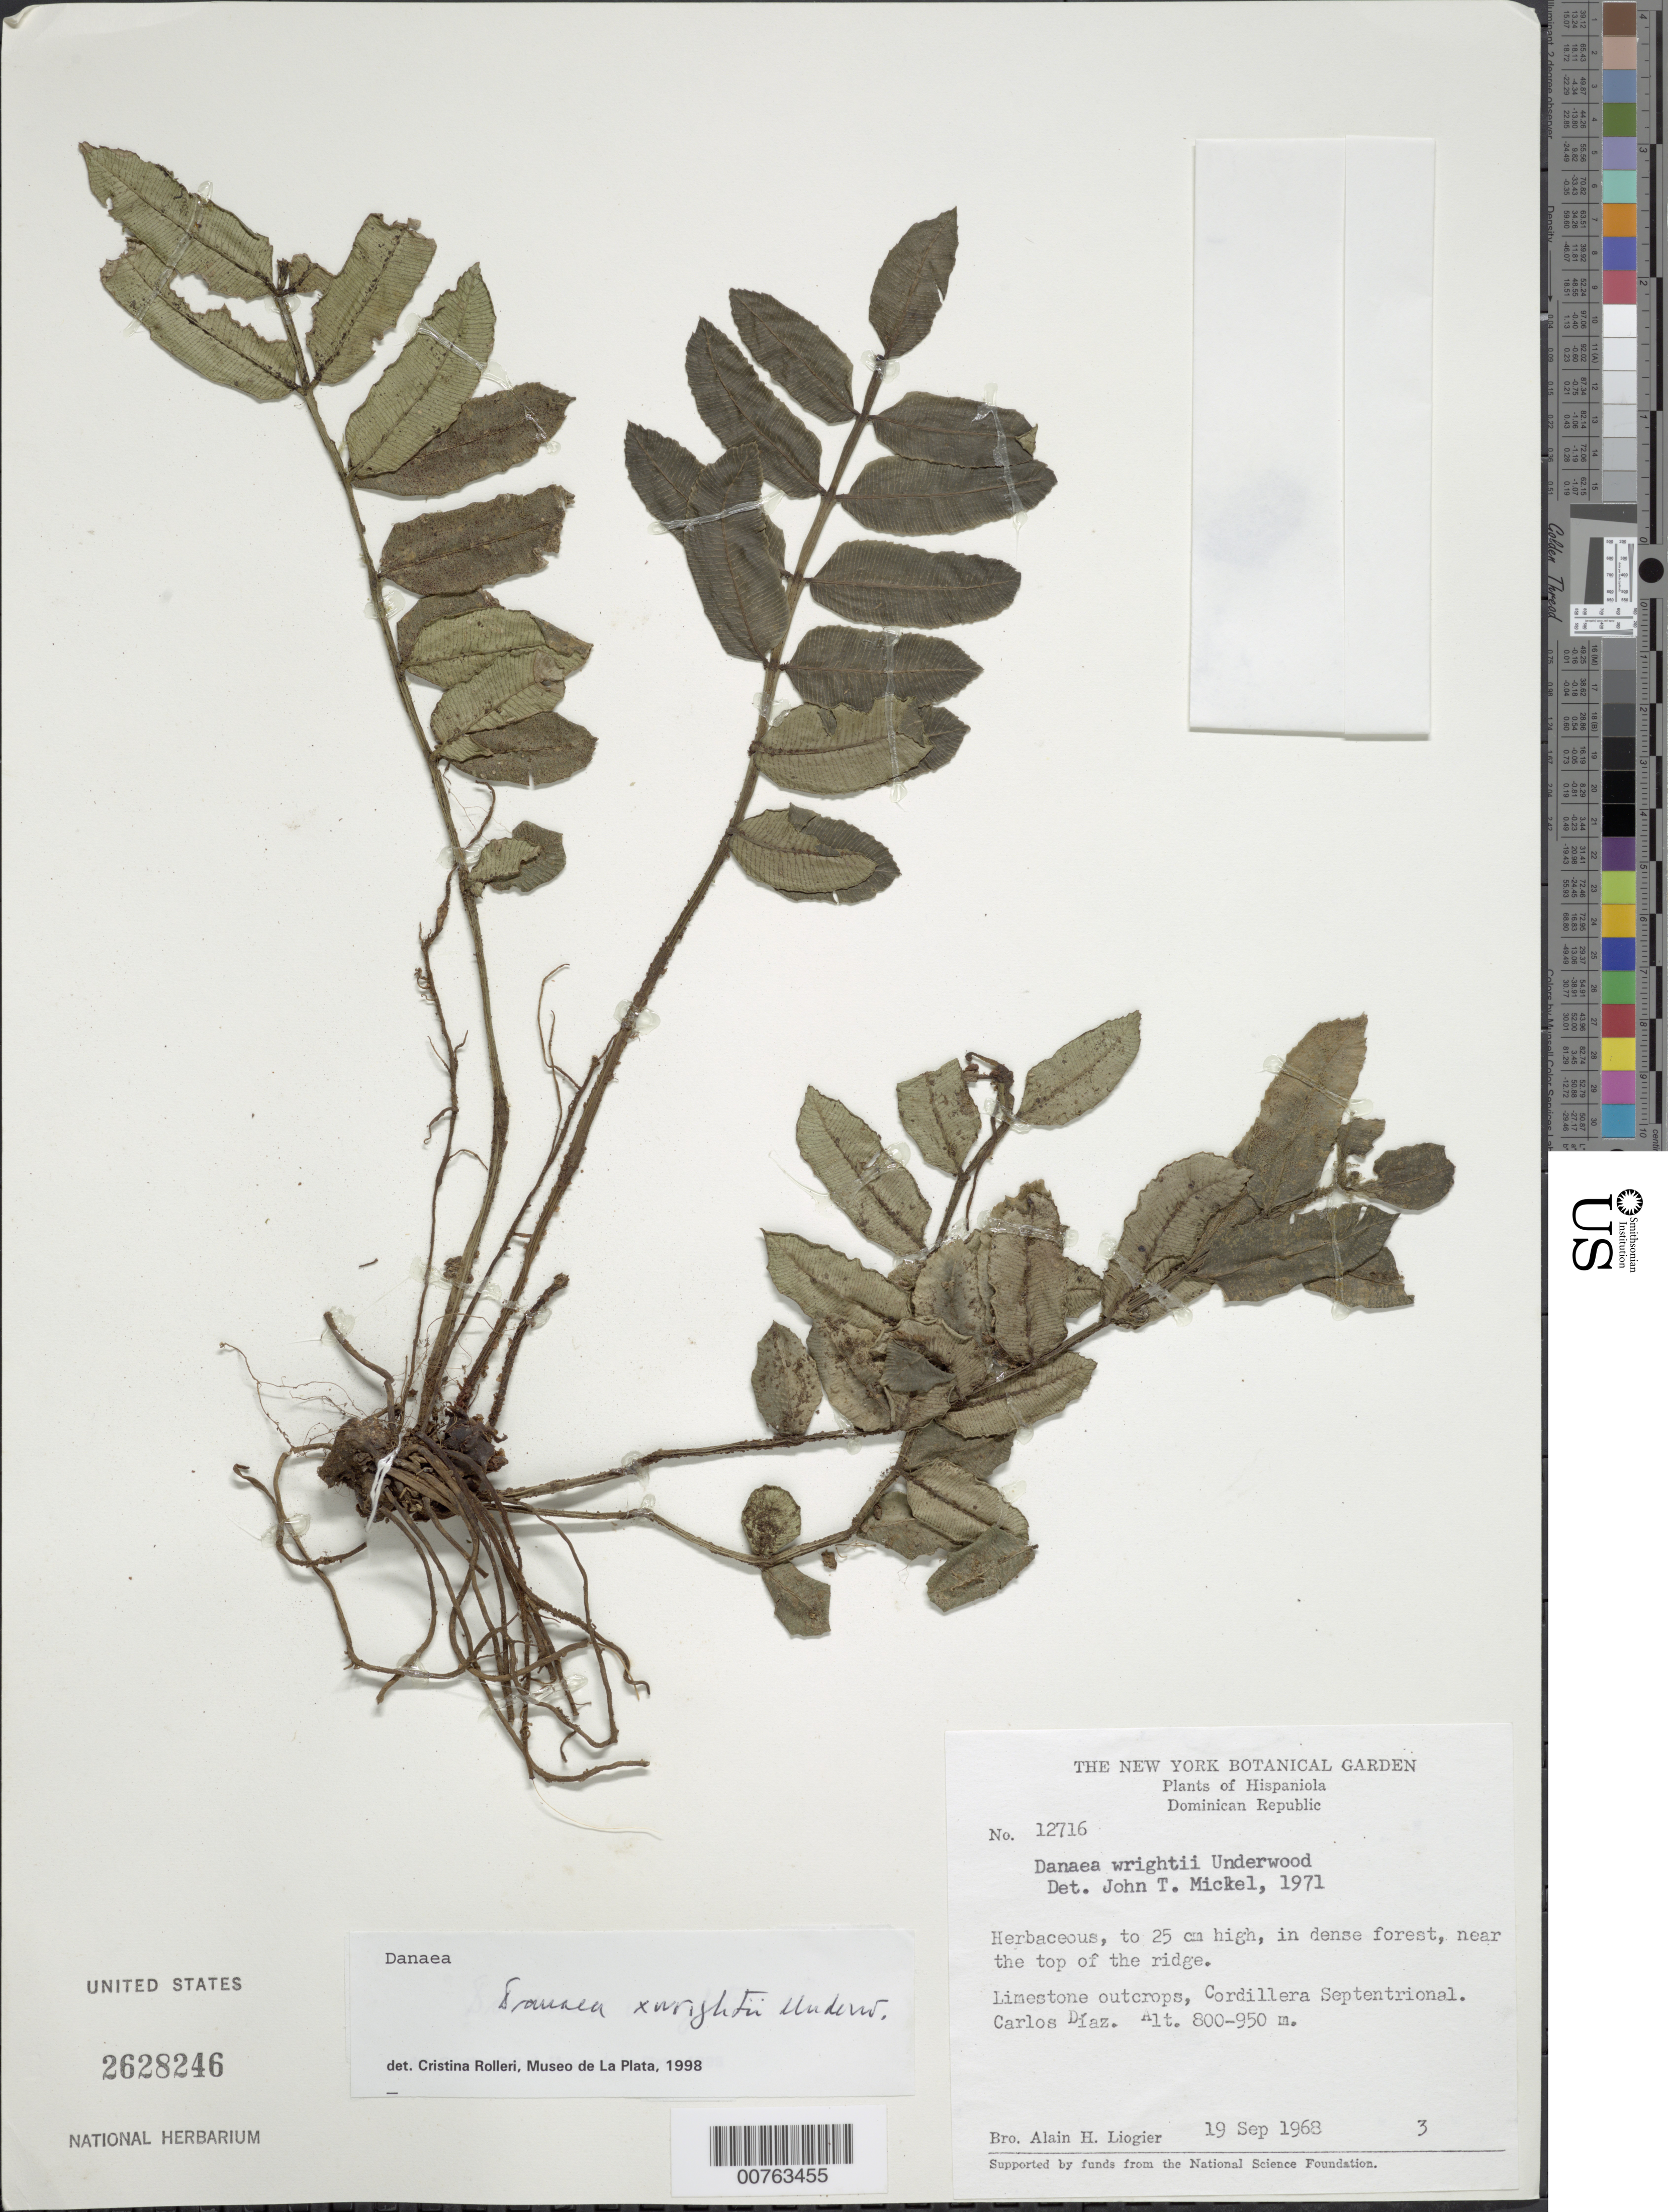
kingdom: Plantae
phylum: Tracheophyta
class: Polypodiopsida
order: Marattiales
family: Marattiaceae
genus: Danaea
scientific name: Danaea x wrightii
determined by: Rolleri, Cristina H.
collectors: A. H. Liogier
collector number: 12716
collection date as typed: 19 Sep 1968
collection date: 1968-09-19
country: Dominican Republic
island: Hispaniola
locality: Cordillera Septentrional, Carlos Diaz. Near the top of the ridge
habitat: Dense forest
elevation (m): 800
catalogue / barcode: US 2628246